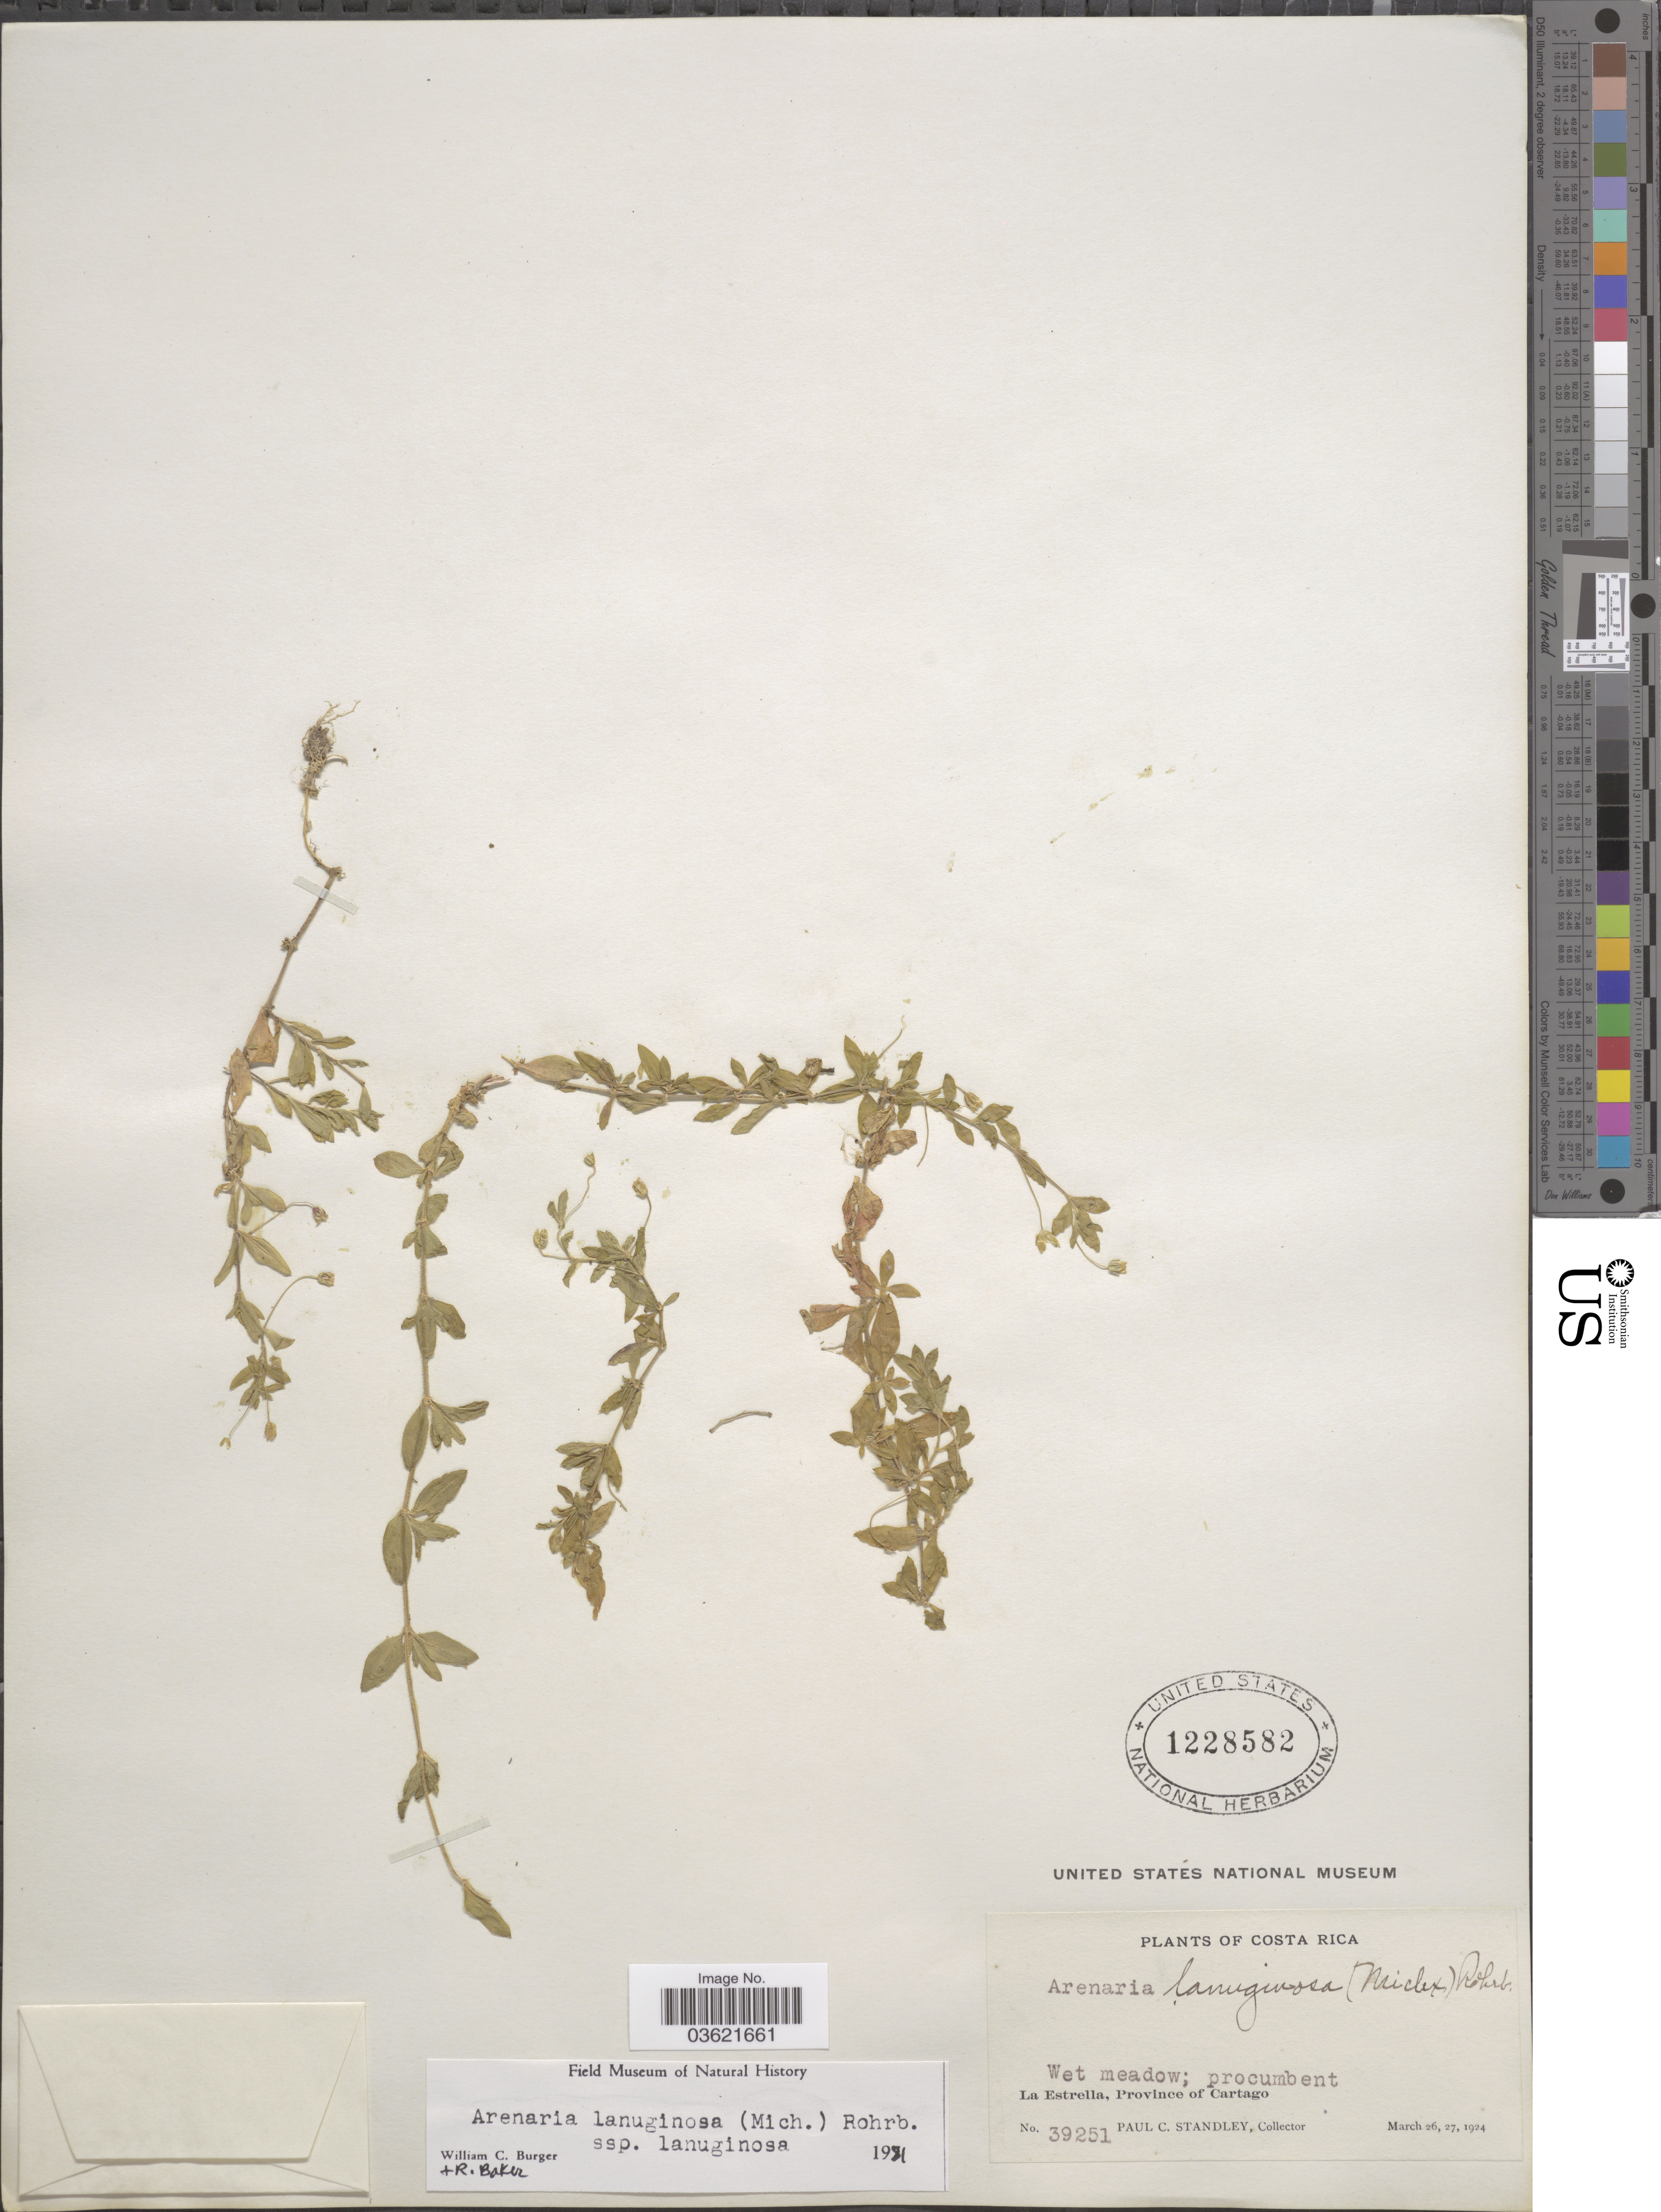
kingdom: Plantae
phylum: Tracheophyta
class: Magnoliopsida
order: Caryophyllales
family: Caryophyllaceae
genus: Arenaria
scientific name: Arenaria lanuginosa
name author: (Michx.) Rohrb.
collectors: P. C. Standley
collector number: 39251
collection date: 1924-03-26/1924-03-27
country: Costa Rica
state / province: Cartago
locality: La Estrella.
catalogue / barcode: US 1228582